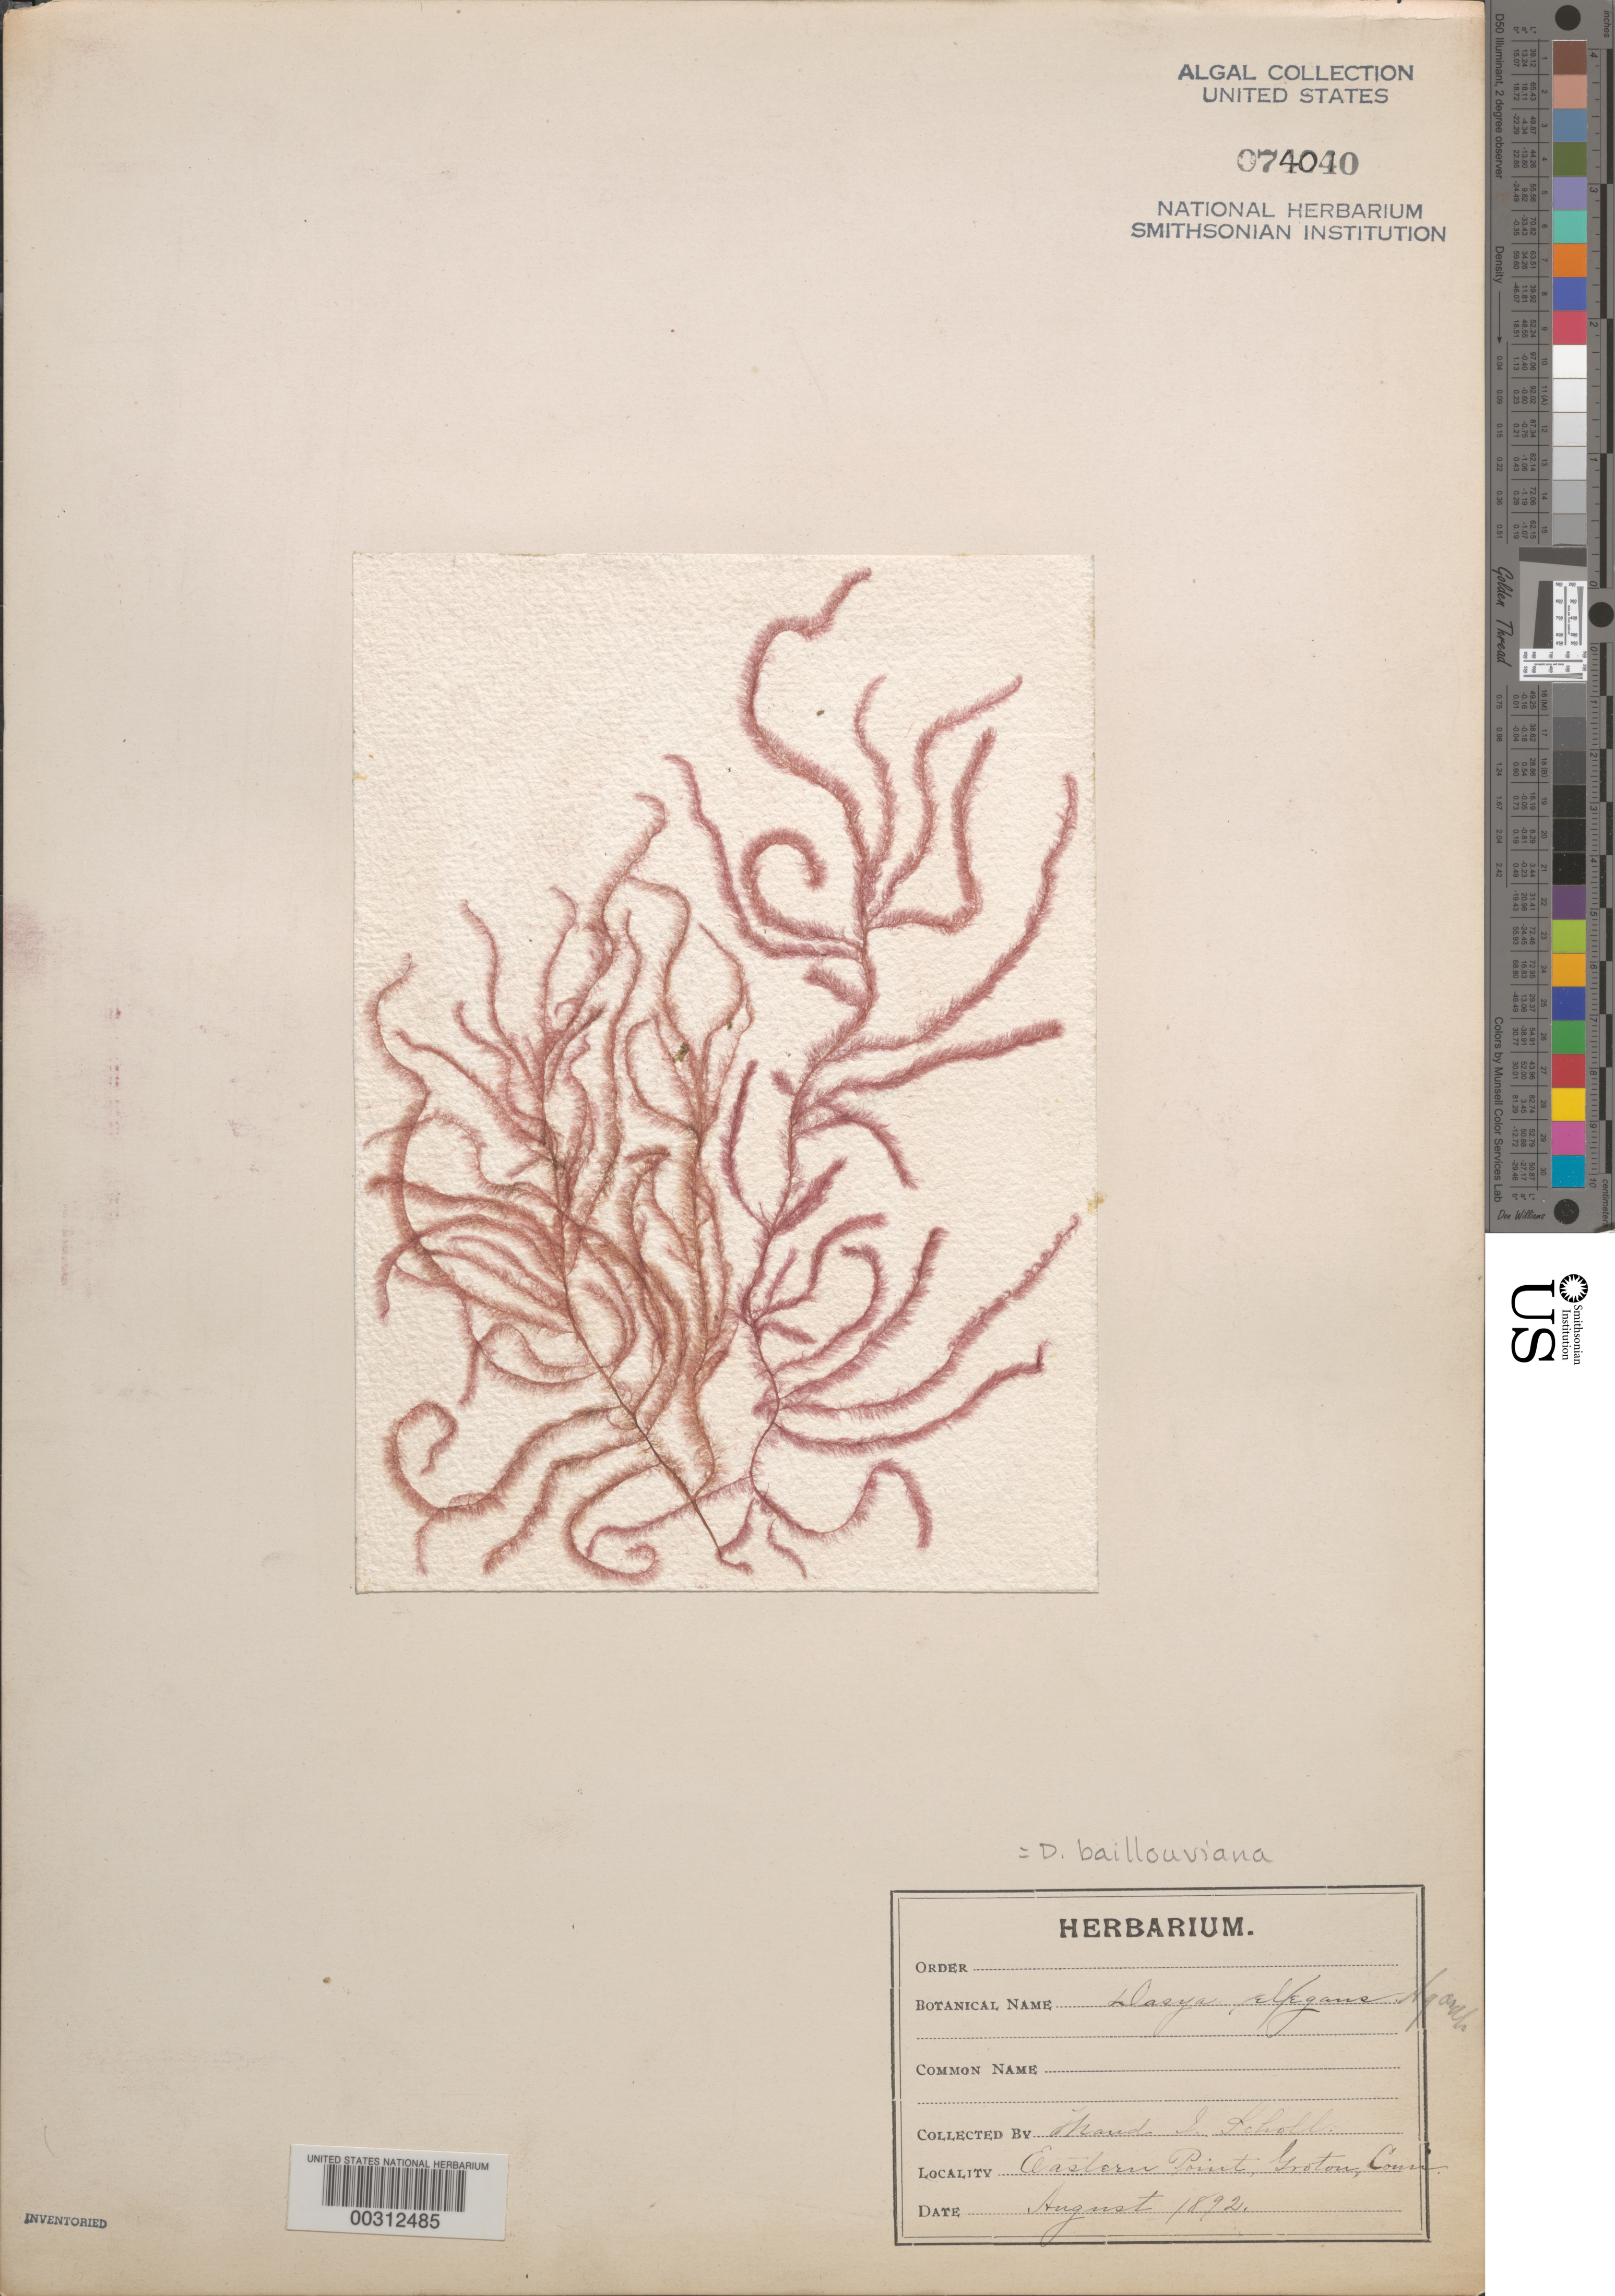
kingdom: Plantae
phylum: Rhodophyta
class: Florideophyceae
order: Ceramiales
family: Dasyaceae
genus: Dasya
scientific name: Dasya pedicellata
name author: (C. Agardh) C. Agardh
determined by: Algae name updating Project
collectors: M. Scholl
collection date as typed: Aug 1892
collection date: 1892-08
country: United States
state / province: Connecticut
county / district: New London County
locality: Eastern Point, Groton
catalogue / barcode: US 74040